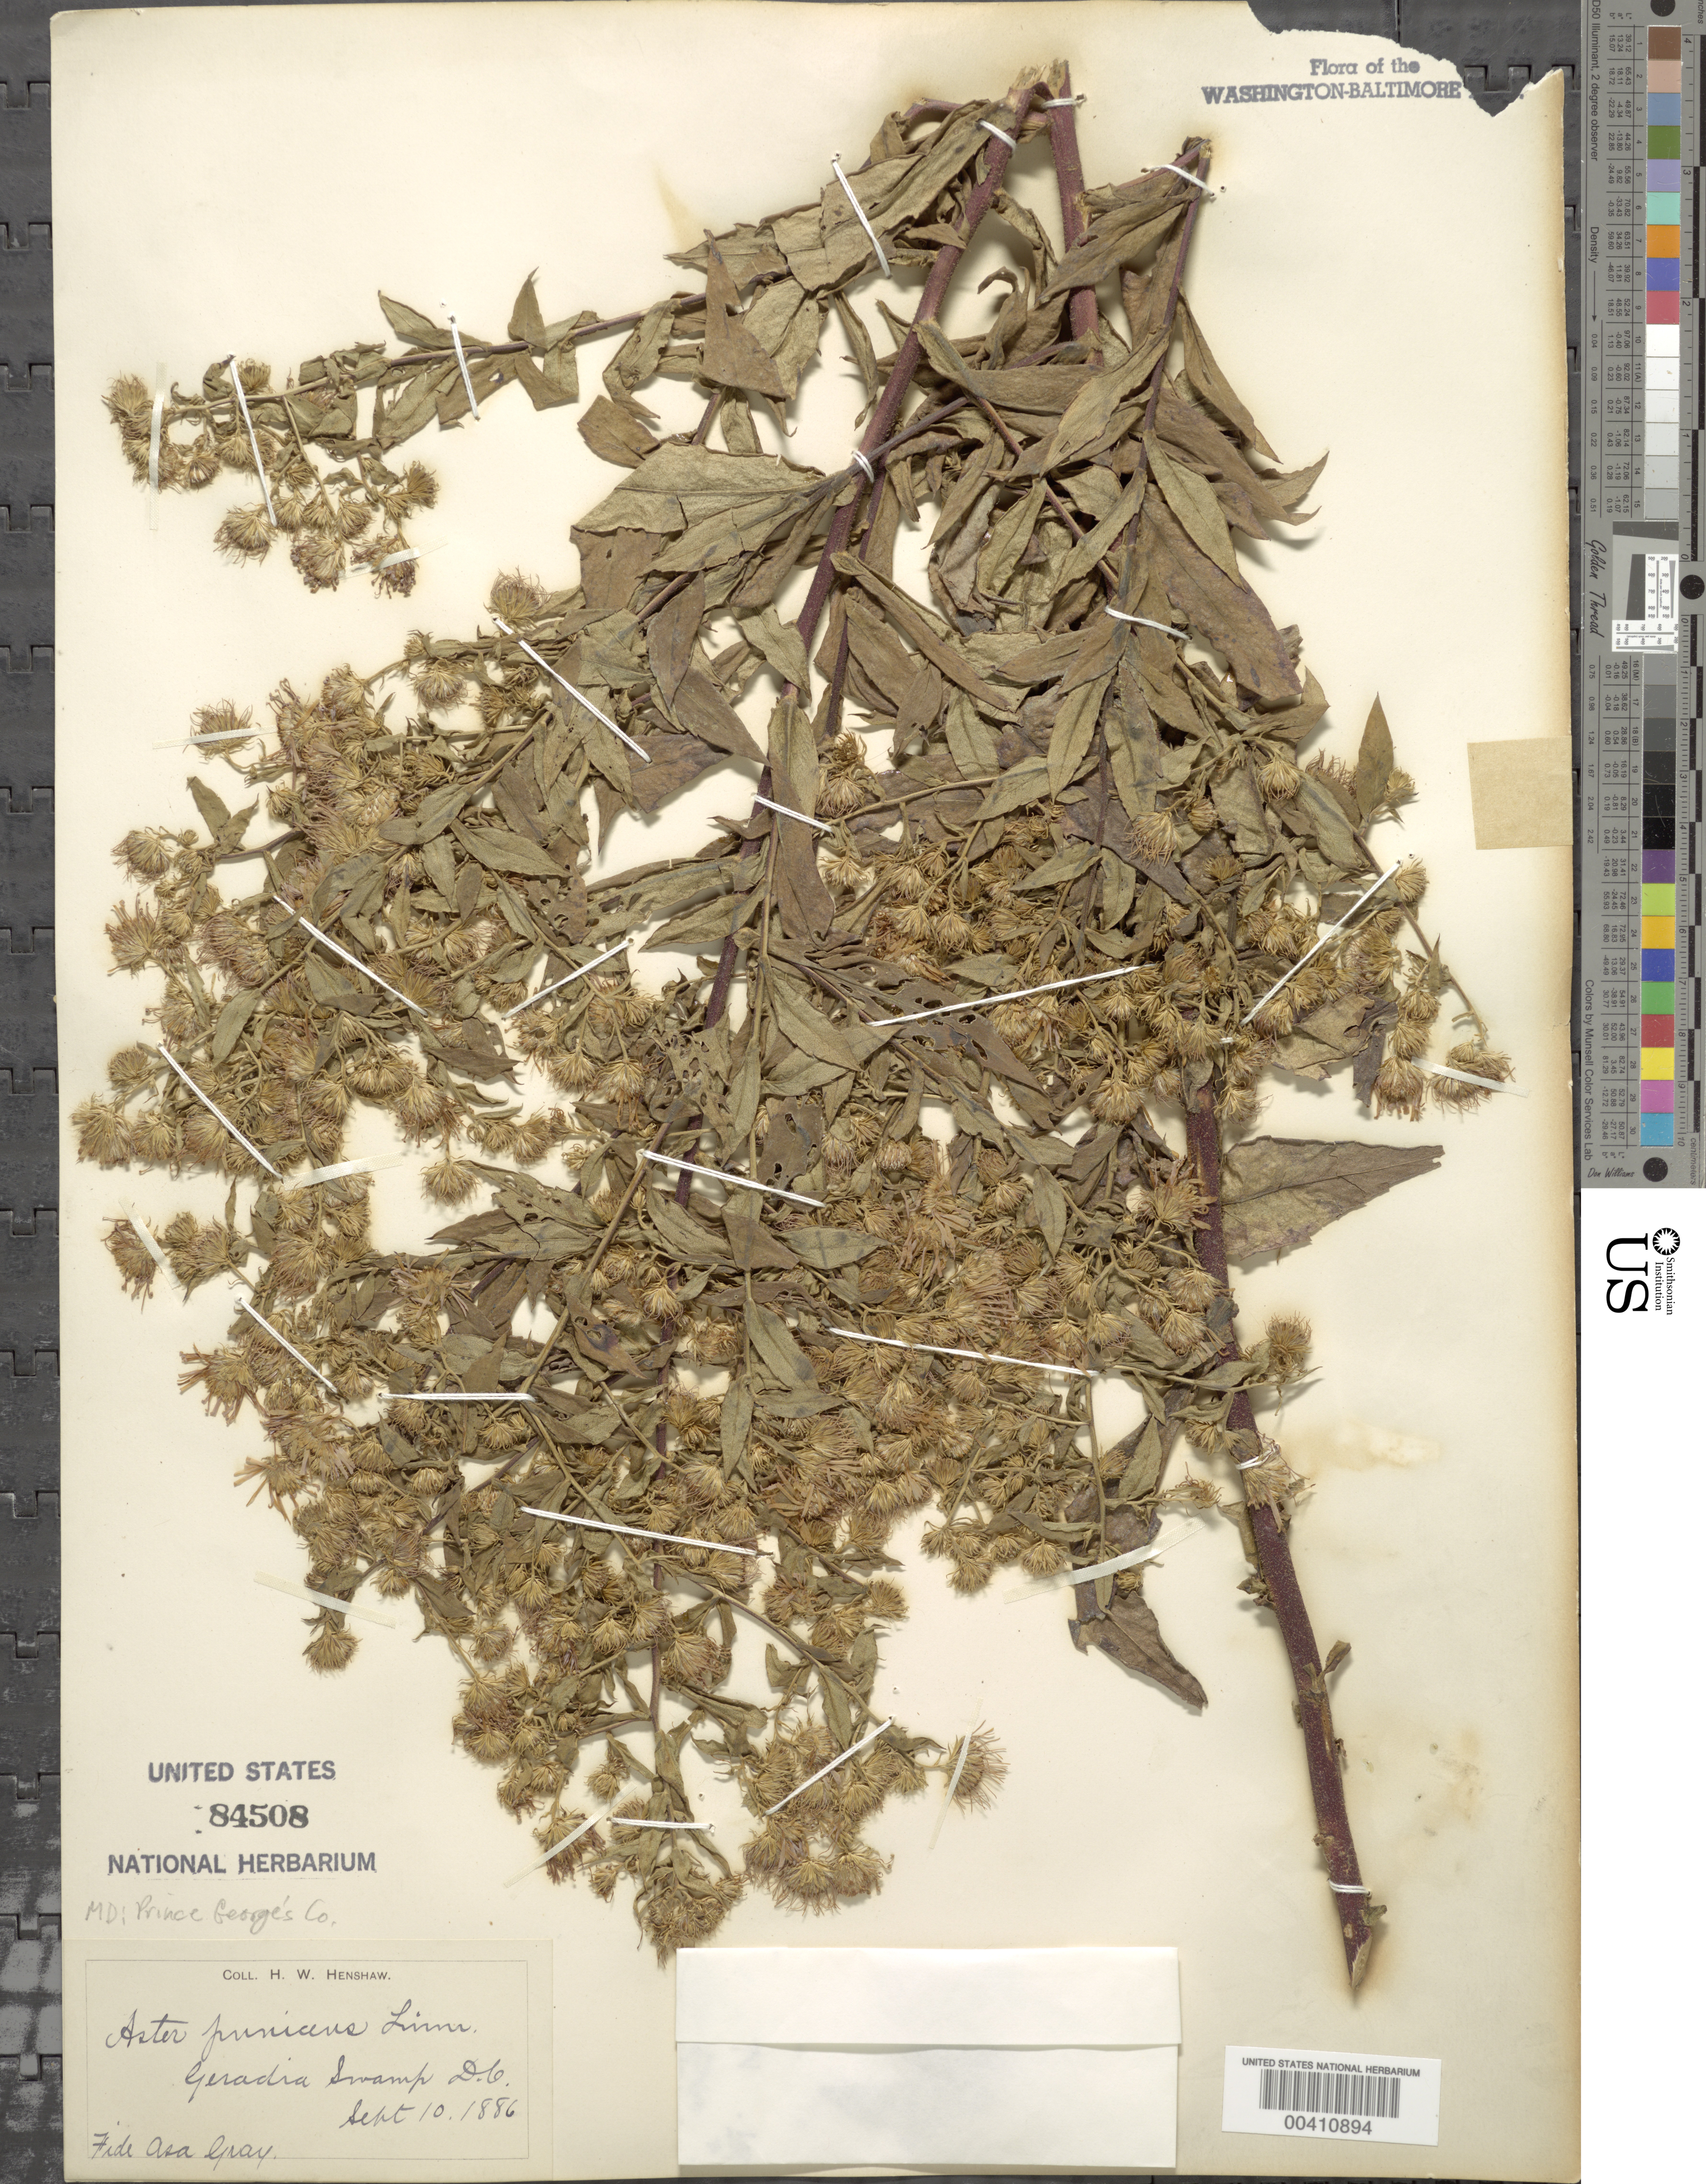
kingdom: Plantae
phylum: Tracheophyta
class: Magnoliopsida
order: Asterales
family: Asteraceae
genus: Symphyotrichum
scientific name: Symphyotrichum puniceum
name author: (L.) Á. Löve & D. Löve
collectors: H. Henshaw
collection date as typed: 10 Sep 1886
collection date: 1886-09-10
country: United States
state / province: Maryland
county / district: Prince George's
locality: Gerardia Swamp Rock Creek Park & vicinity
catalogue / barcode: US 84508